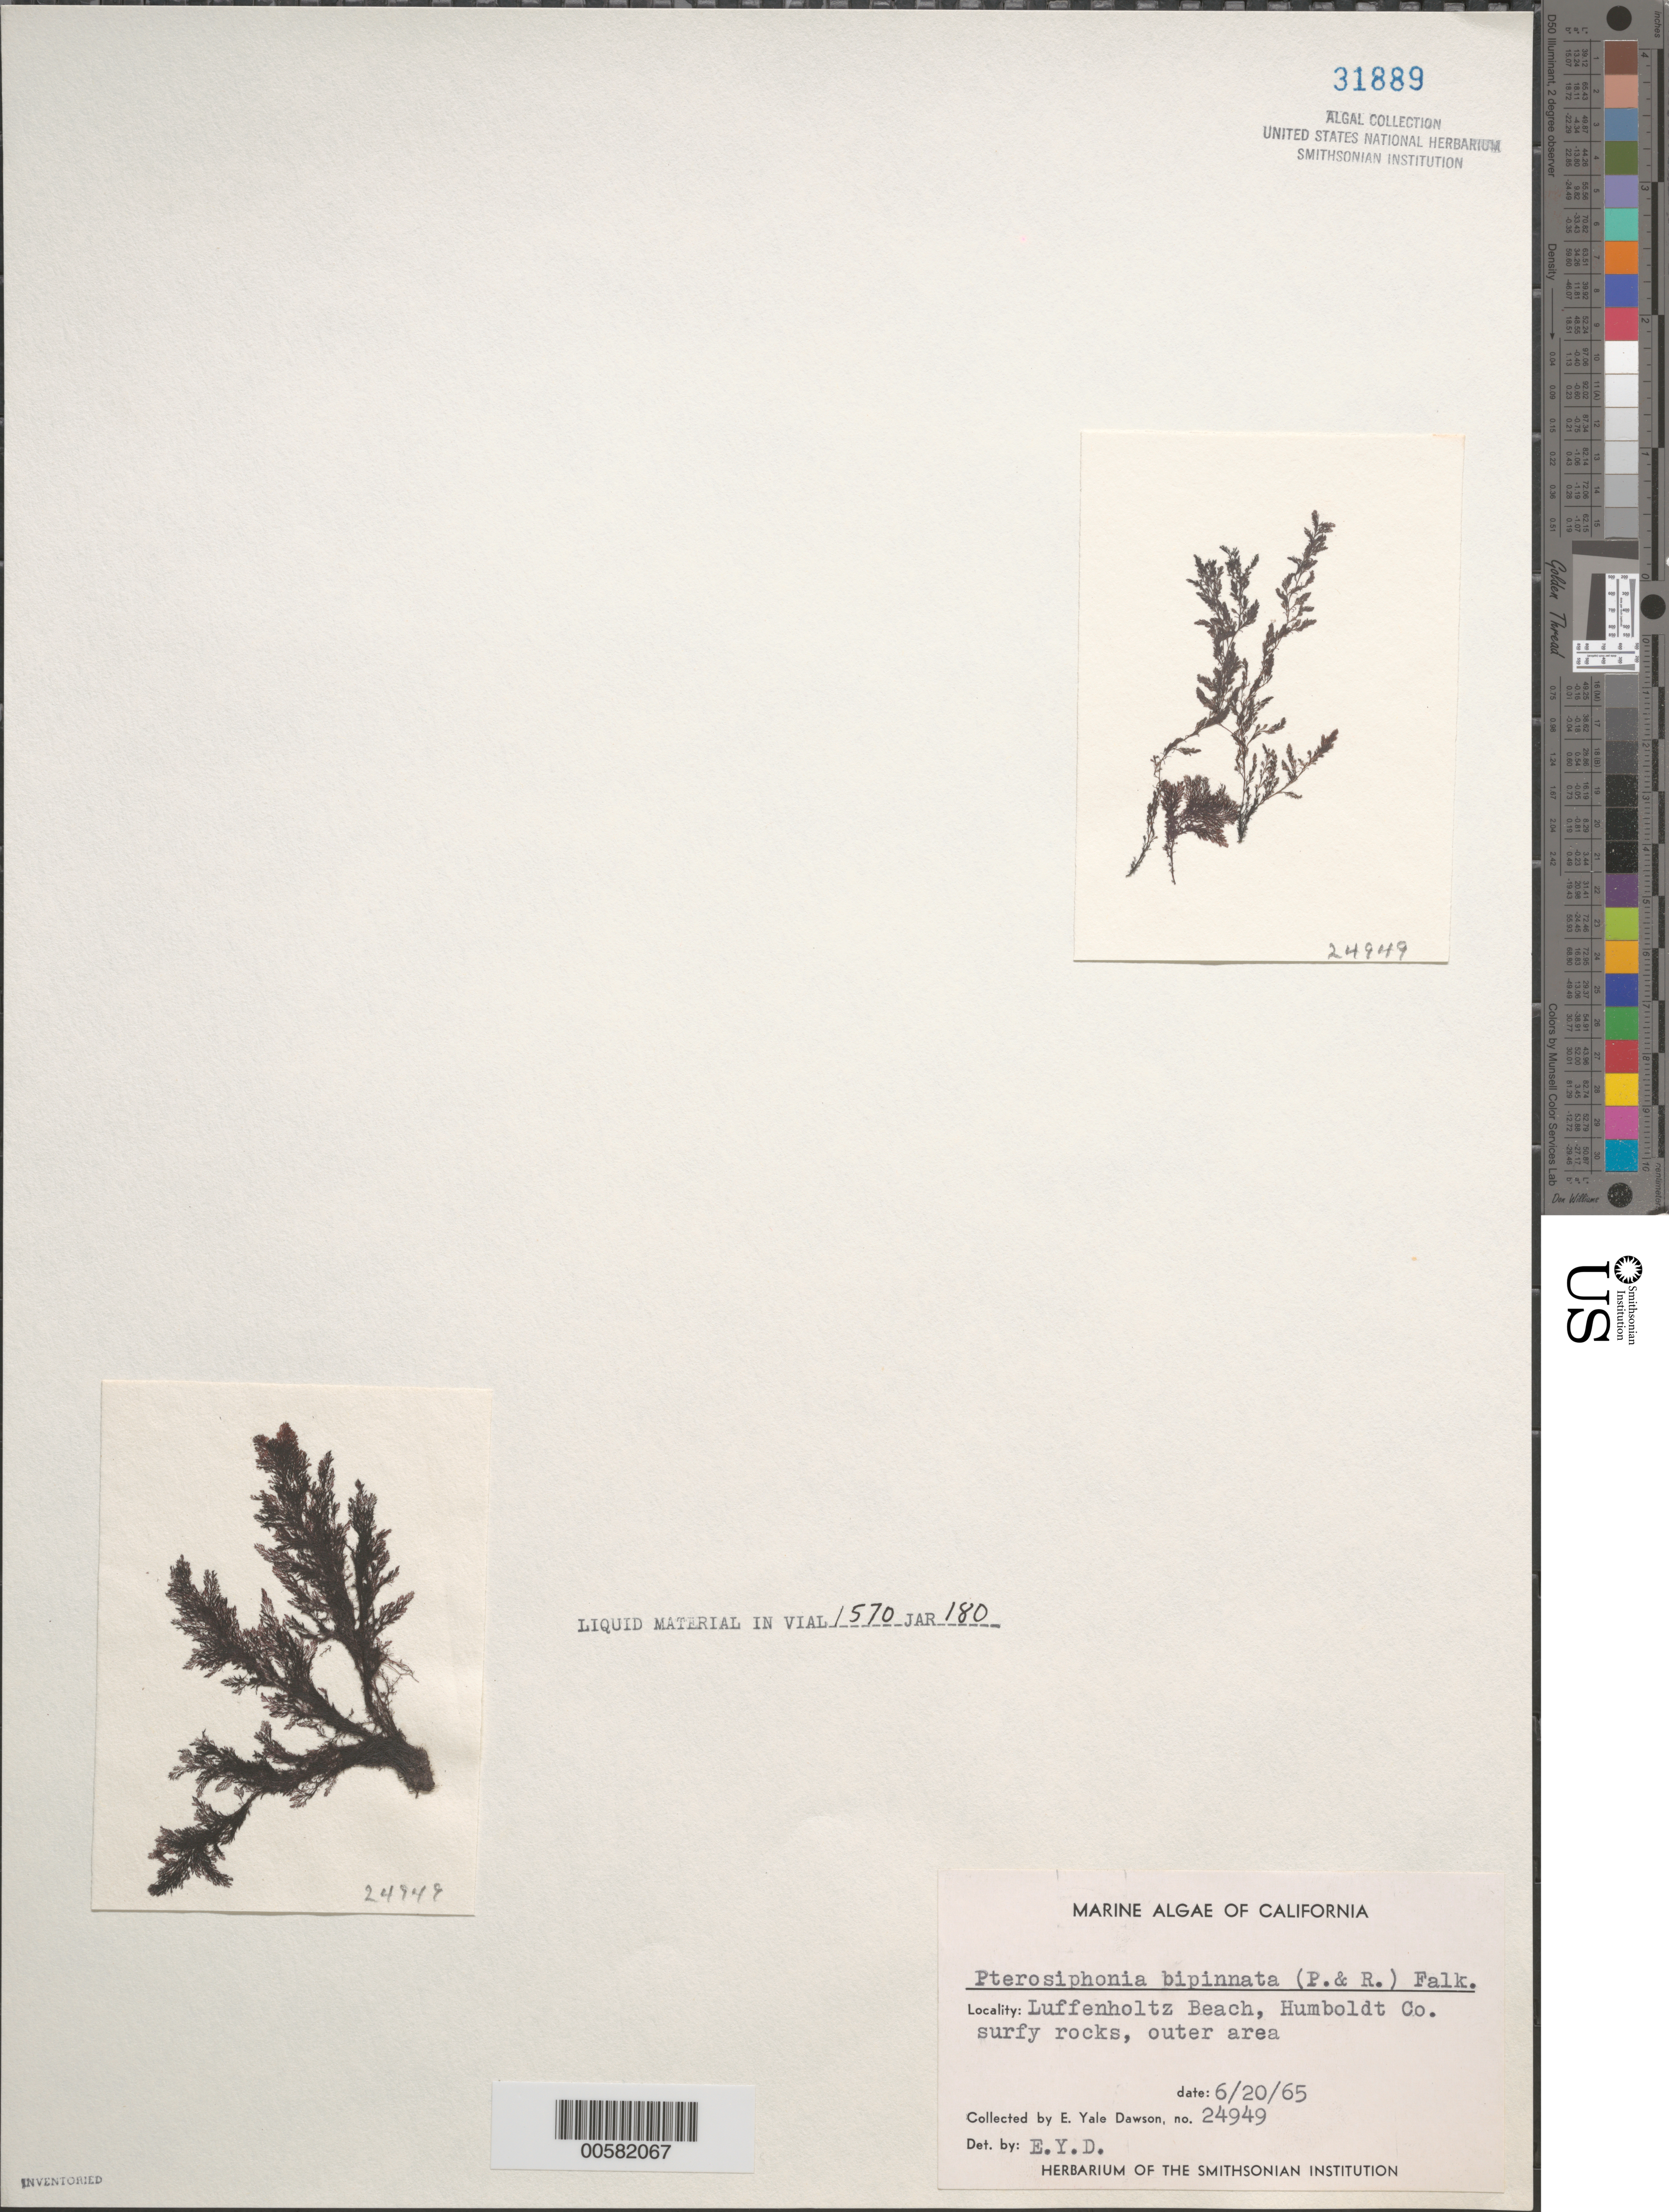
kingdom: Plantae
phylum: Rhodophyta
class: Florideophyceae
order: Ceramiales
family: Rhodomelaceae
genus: Savoiea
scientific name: Savoiea bipinnata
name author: (Postels & Rupr.) M.J. Wynne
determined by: Algae name updating Project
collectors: E. Y. Dawson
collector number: EYD 24949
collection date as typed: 20 Jun 1965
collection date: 1965-06-20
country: United States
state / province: California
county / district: Humboldt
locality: Luffenholtz Beach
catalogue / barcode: US 31889